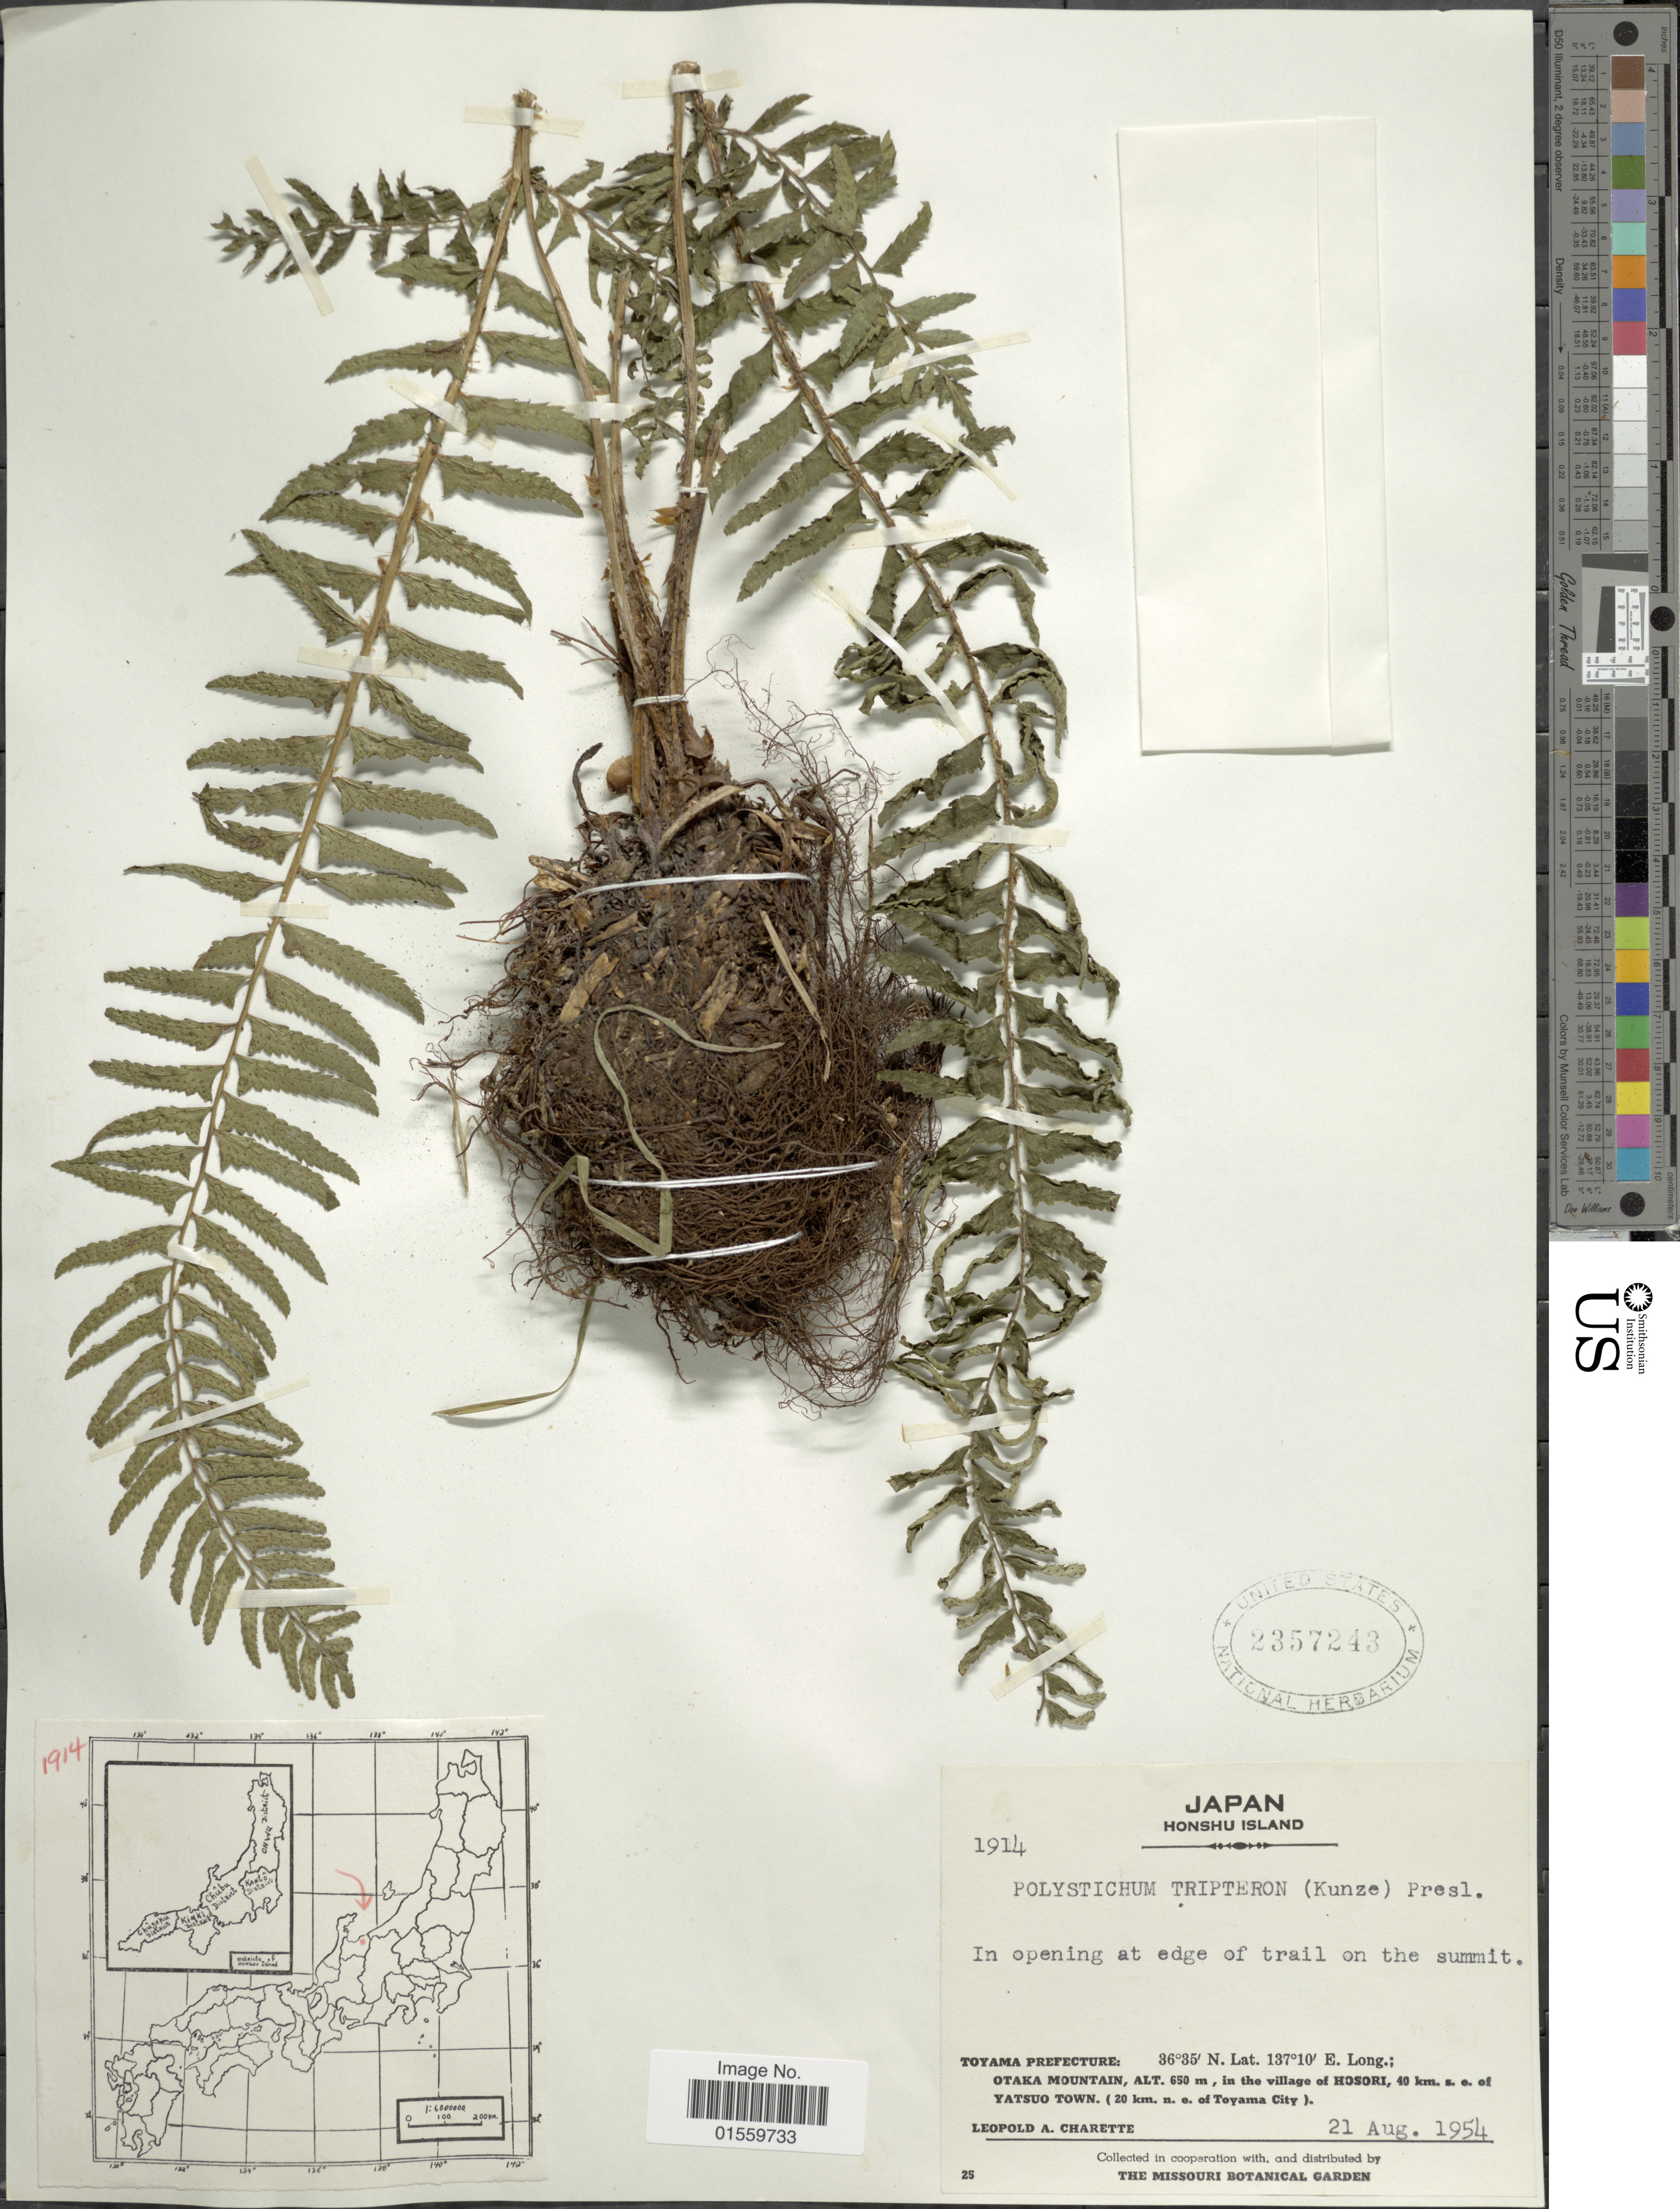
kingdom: Plantae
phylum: Tracheophyta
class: Polypodiopsida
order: Polypodiales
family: Dryopteridaceae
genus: Polystichum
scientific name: Polystichum tripteron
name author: (Kunze) C. Presl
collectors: L. A. Charette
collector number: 1914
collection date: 1954-08-21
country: Japan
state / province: Toyama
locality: Honshu Island, Toyama Prefecture, Otaka Mountain, in the village of Hosori, 40 km s.e. of Yatsuo Town (20 km n.e. of Toyama City)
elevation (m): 650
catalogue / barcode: US 2357243